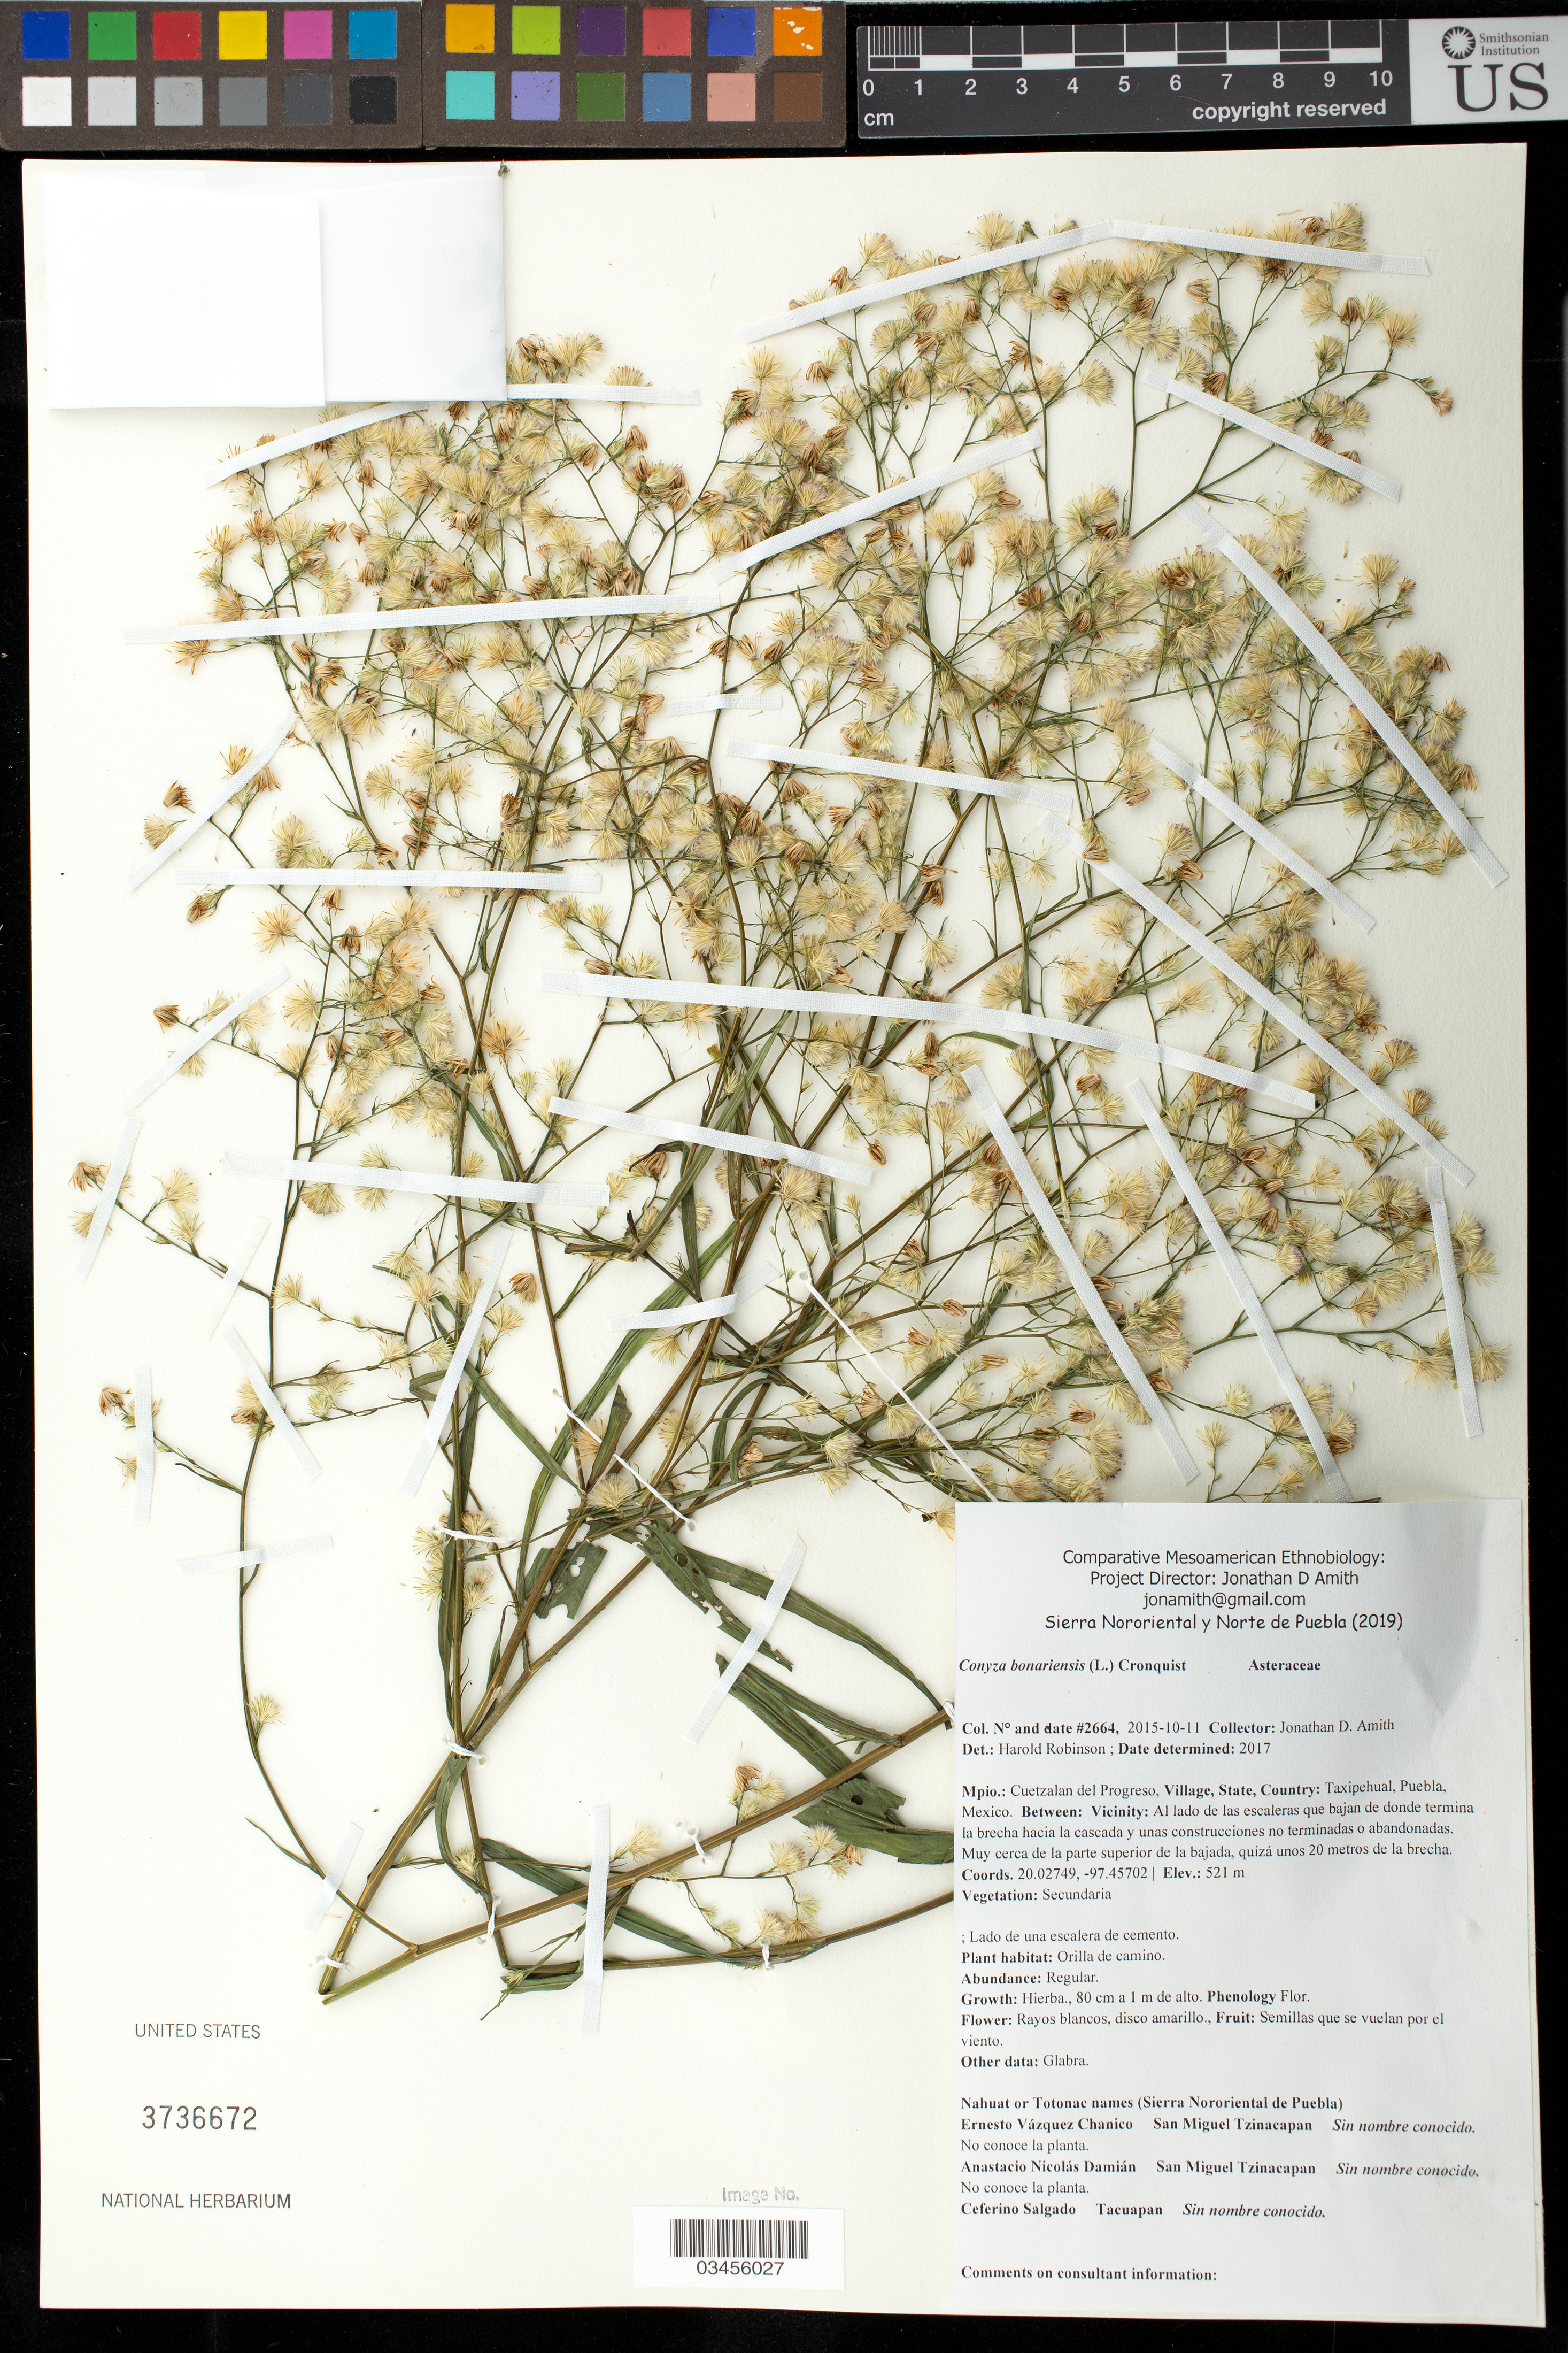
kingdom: Plantae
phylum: Tracheophyta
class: Magnoliopsida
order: Asterales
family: Asteraceae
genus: Conyza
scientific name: Conyza bonariensis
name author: (L.) Cronq.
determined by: Robinson, Harold E., (US)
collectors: J. D. Amith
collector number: JDA_02664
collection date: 2015-10-11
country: México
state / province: Puebla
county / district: Cuetzalan del Progreso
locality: PUEBLO: Taxipehual; LOCALIDAD EXACTA: Al lado de las escaleras que bajan de donde termina la brecha hacia la cascada y unas construcciones no terminadas o abandonadas. Muy cerca de la parte superior de la bajada, quizá unos 20 metros de la brecha.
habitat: Lado de una escalera de cemento | Orilla de camino.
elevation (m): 521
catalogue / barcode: US 3736672